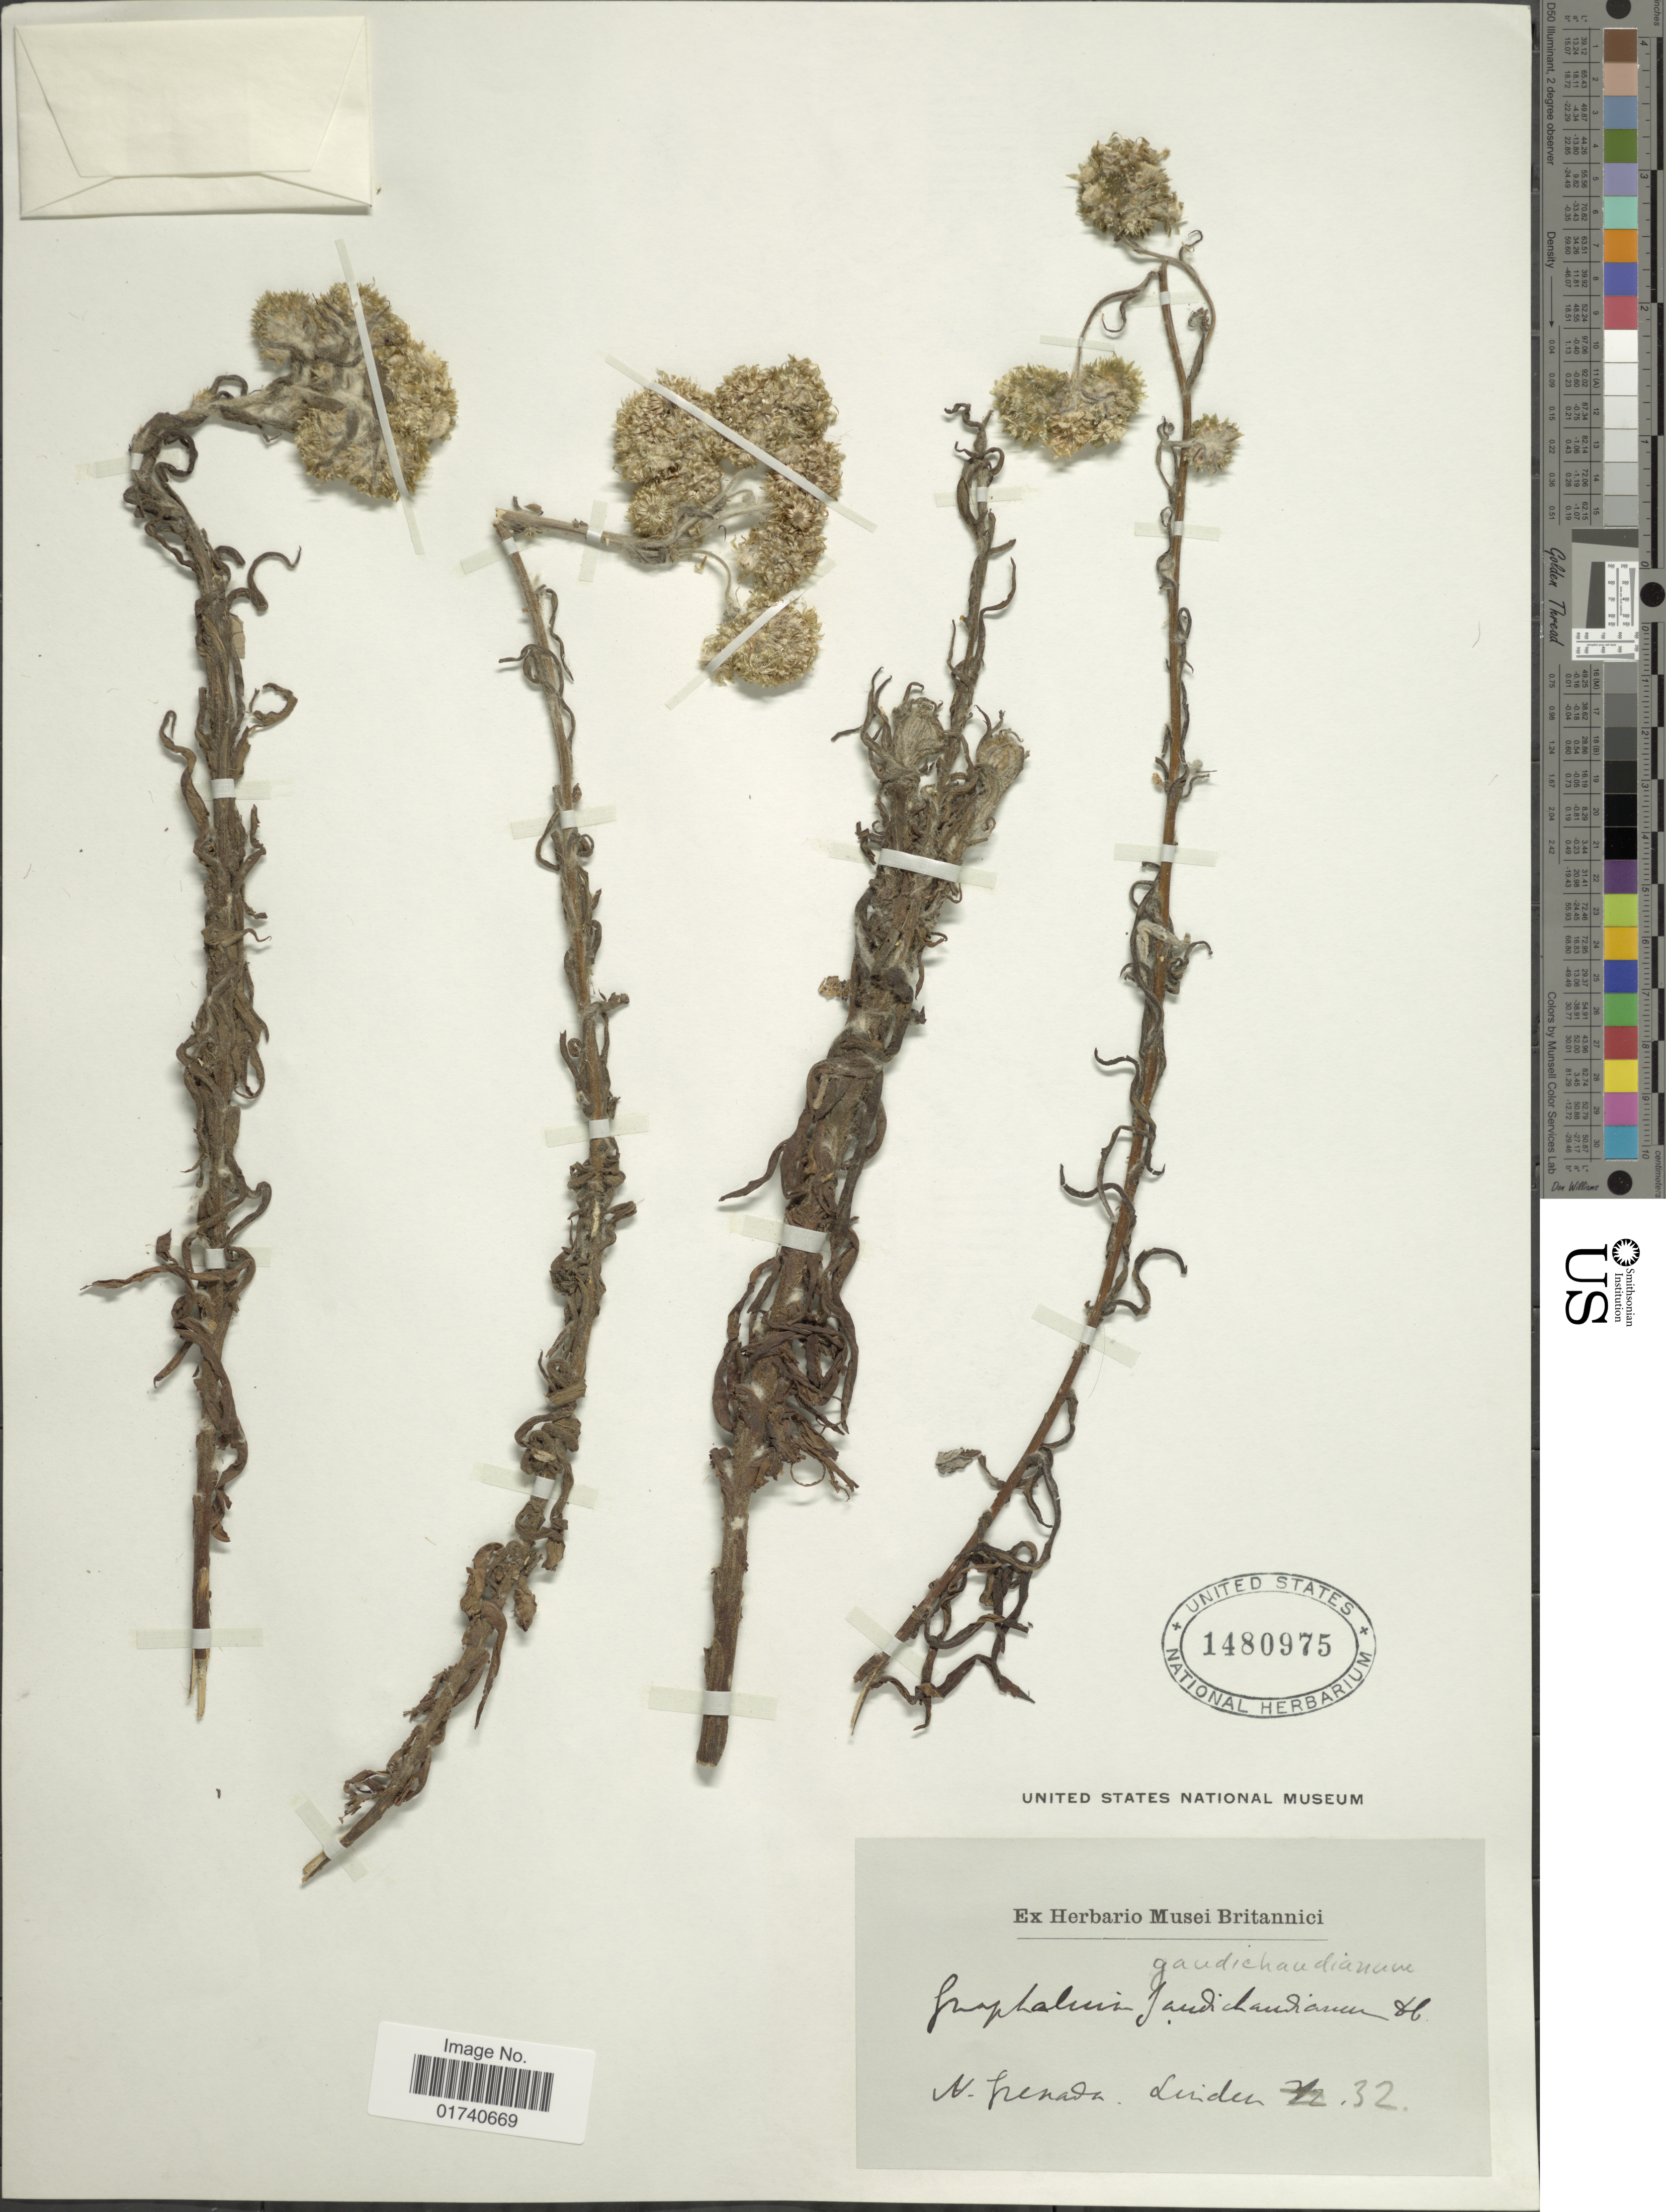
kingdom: Plantae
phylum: Tracheophyta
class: Magnoliopsida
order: Asterales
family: Asteraceae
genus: Pseudognaphalium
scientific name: Pseudognaphalium gaudichaudianum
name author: (DC.) Anderb.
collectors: -- Linden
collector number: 32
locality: N. Grenada.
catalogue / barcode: US 1480975